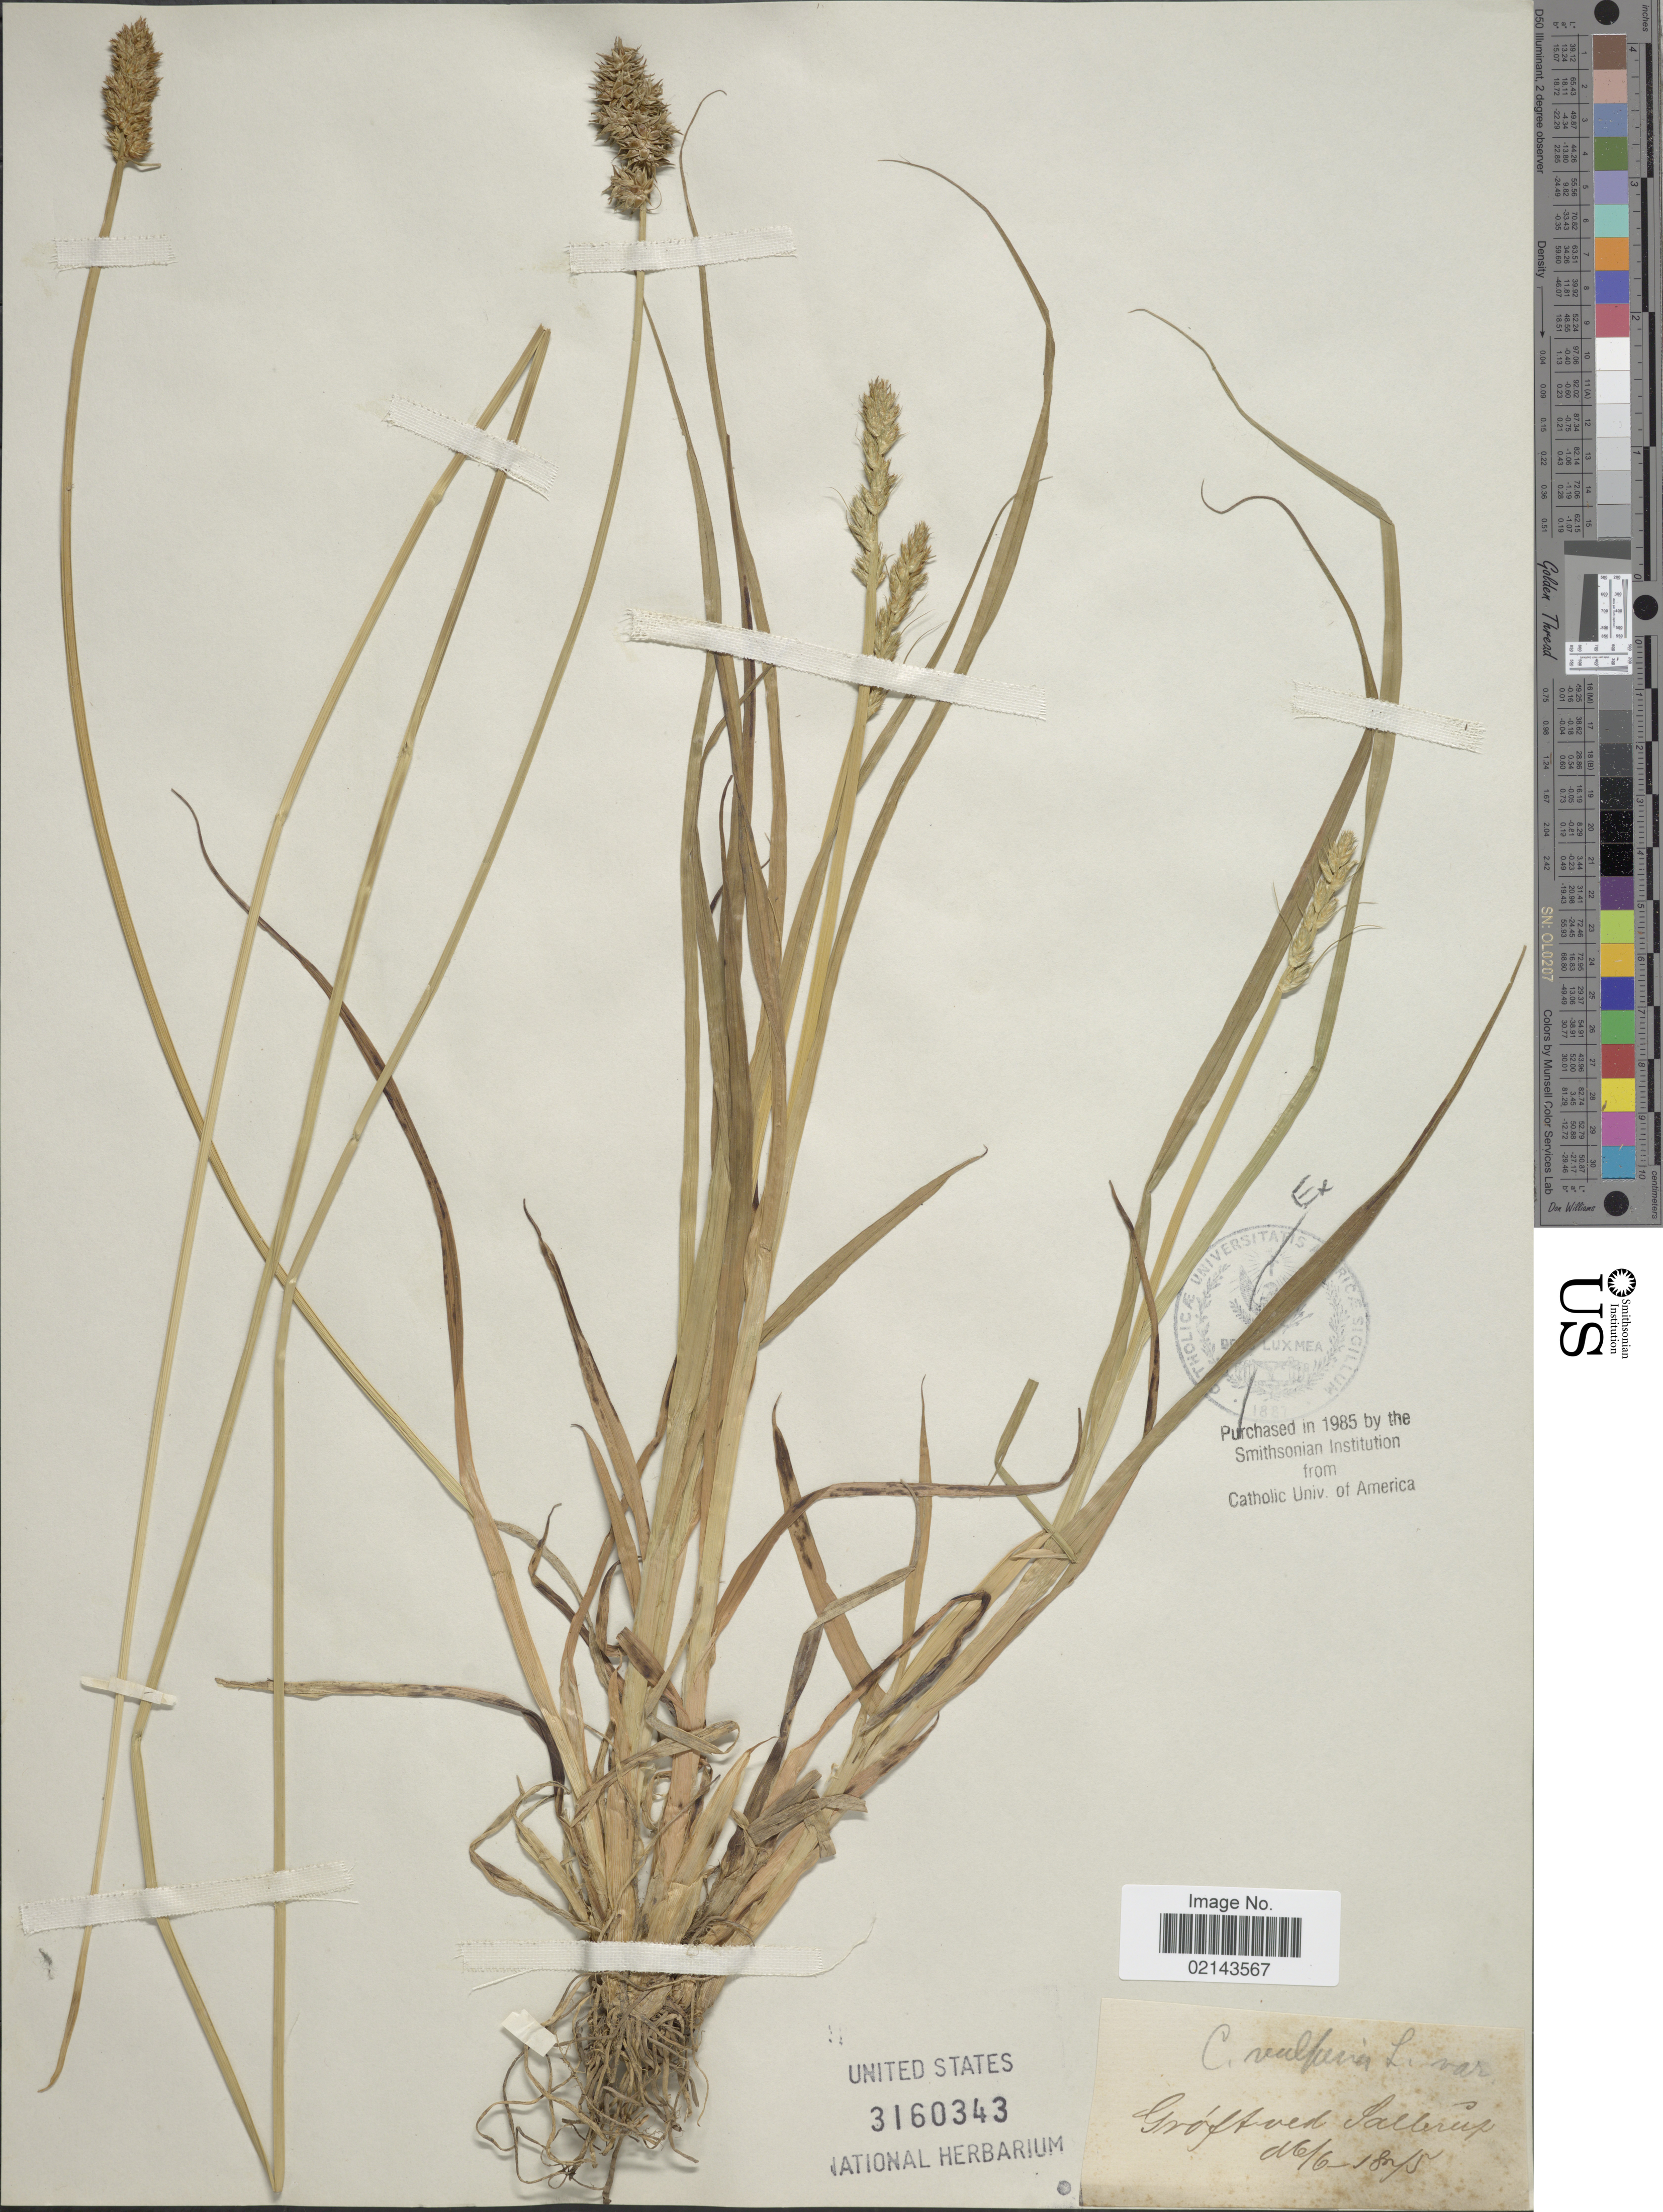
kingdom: Plantae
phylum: Tracheophyta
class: Liliopsida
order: Poales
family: Cyperaceae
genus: Carex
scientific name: Carex vulpina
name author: L.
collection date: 1875-06-06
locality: Groftved Sallerup [interpreted]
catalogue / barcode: US 3160343